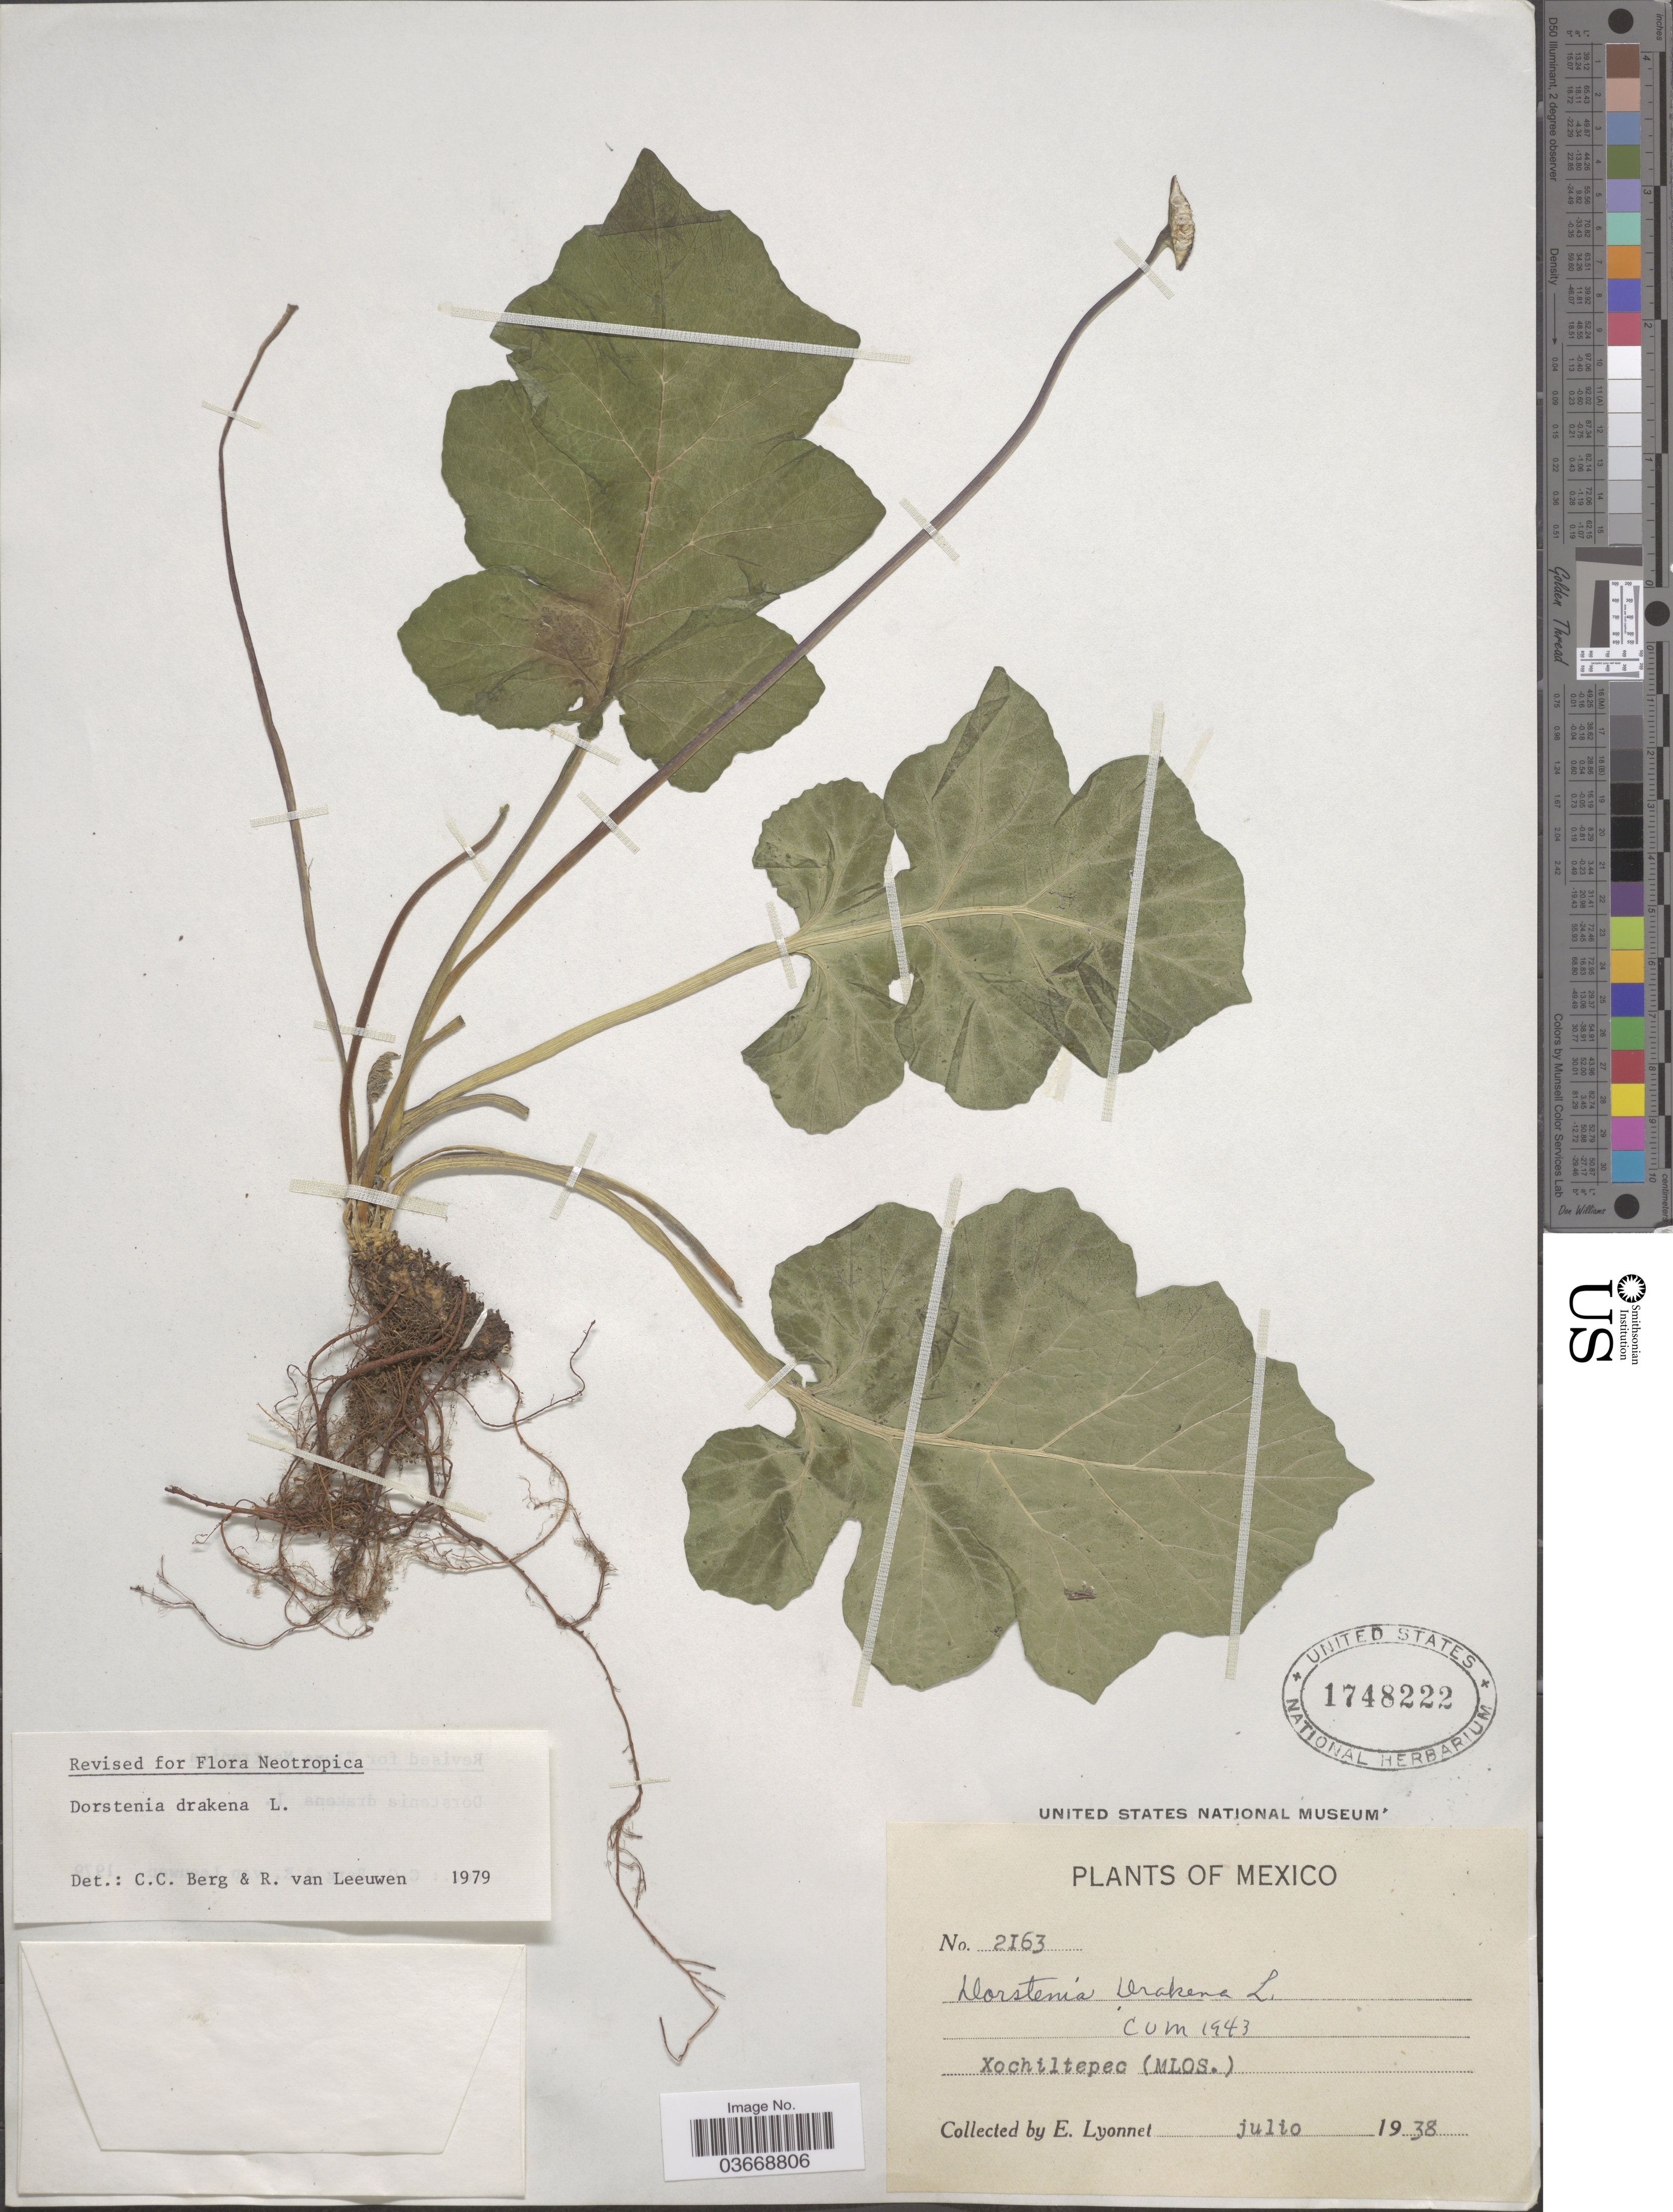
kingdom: Plantae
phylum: Tracheophyta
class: Magnoliopsida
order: Rosales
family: Moraceae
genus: Dorstenia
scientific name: Dorstenia drakena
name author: L.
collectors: E. Lyonnet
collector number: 2163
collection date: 1938-07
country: Mexico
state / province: Morelos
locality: Xochiltepec (MLOS.)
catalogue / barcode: US 1748222